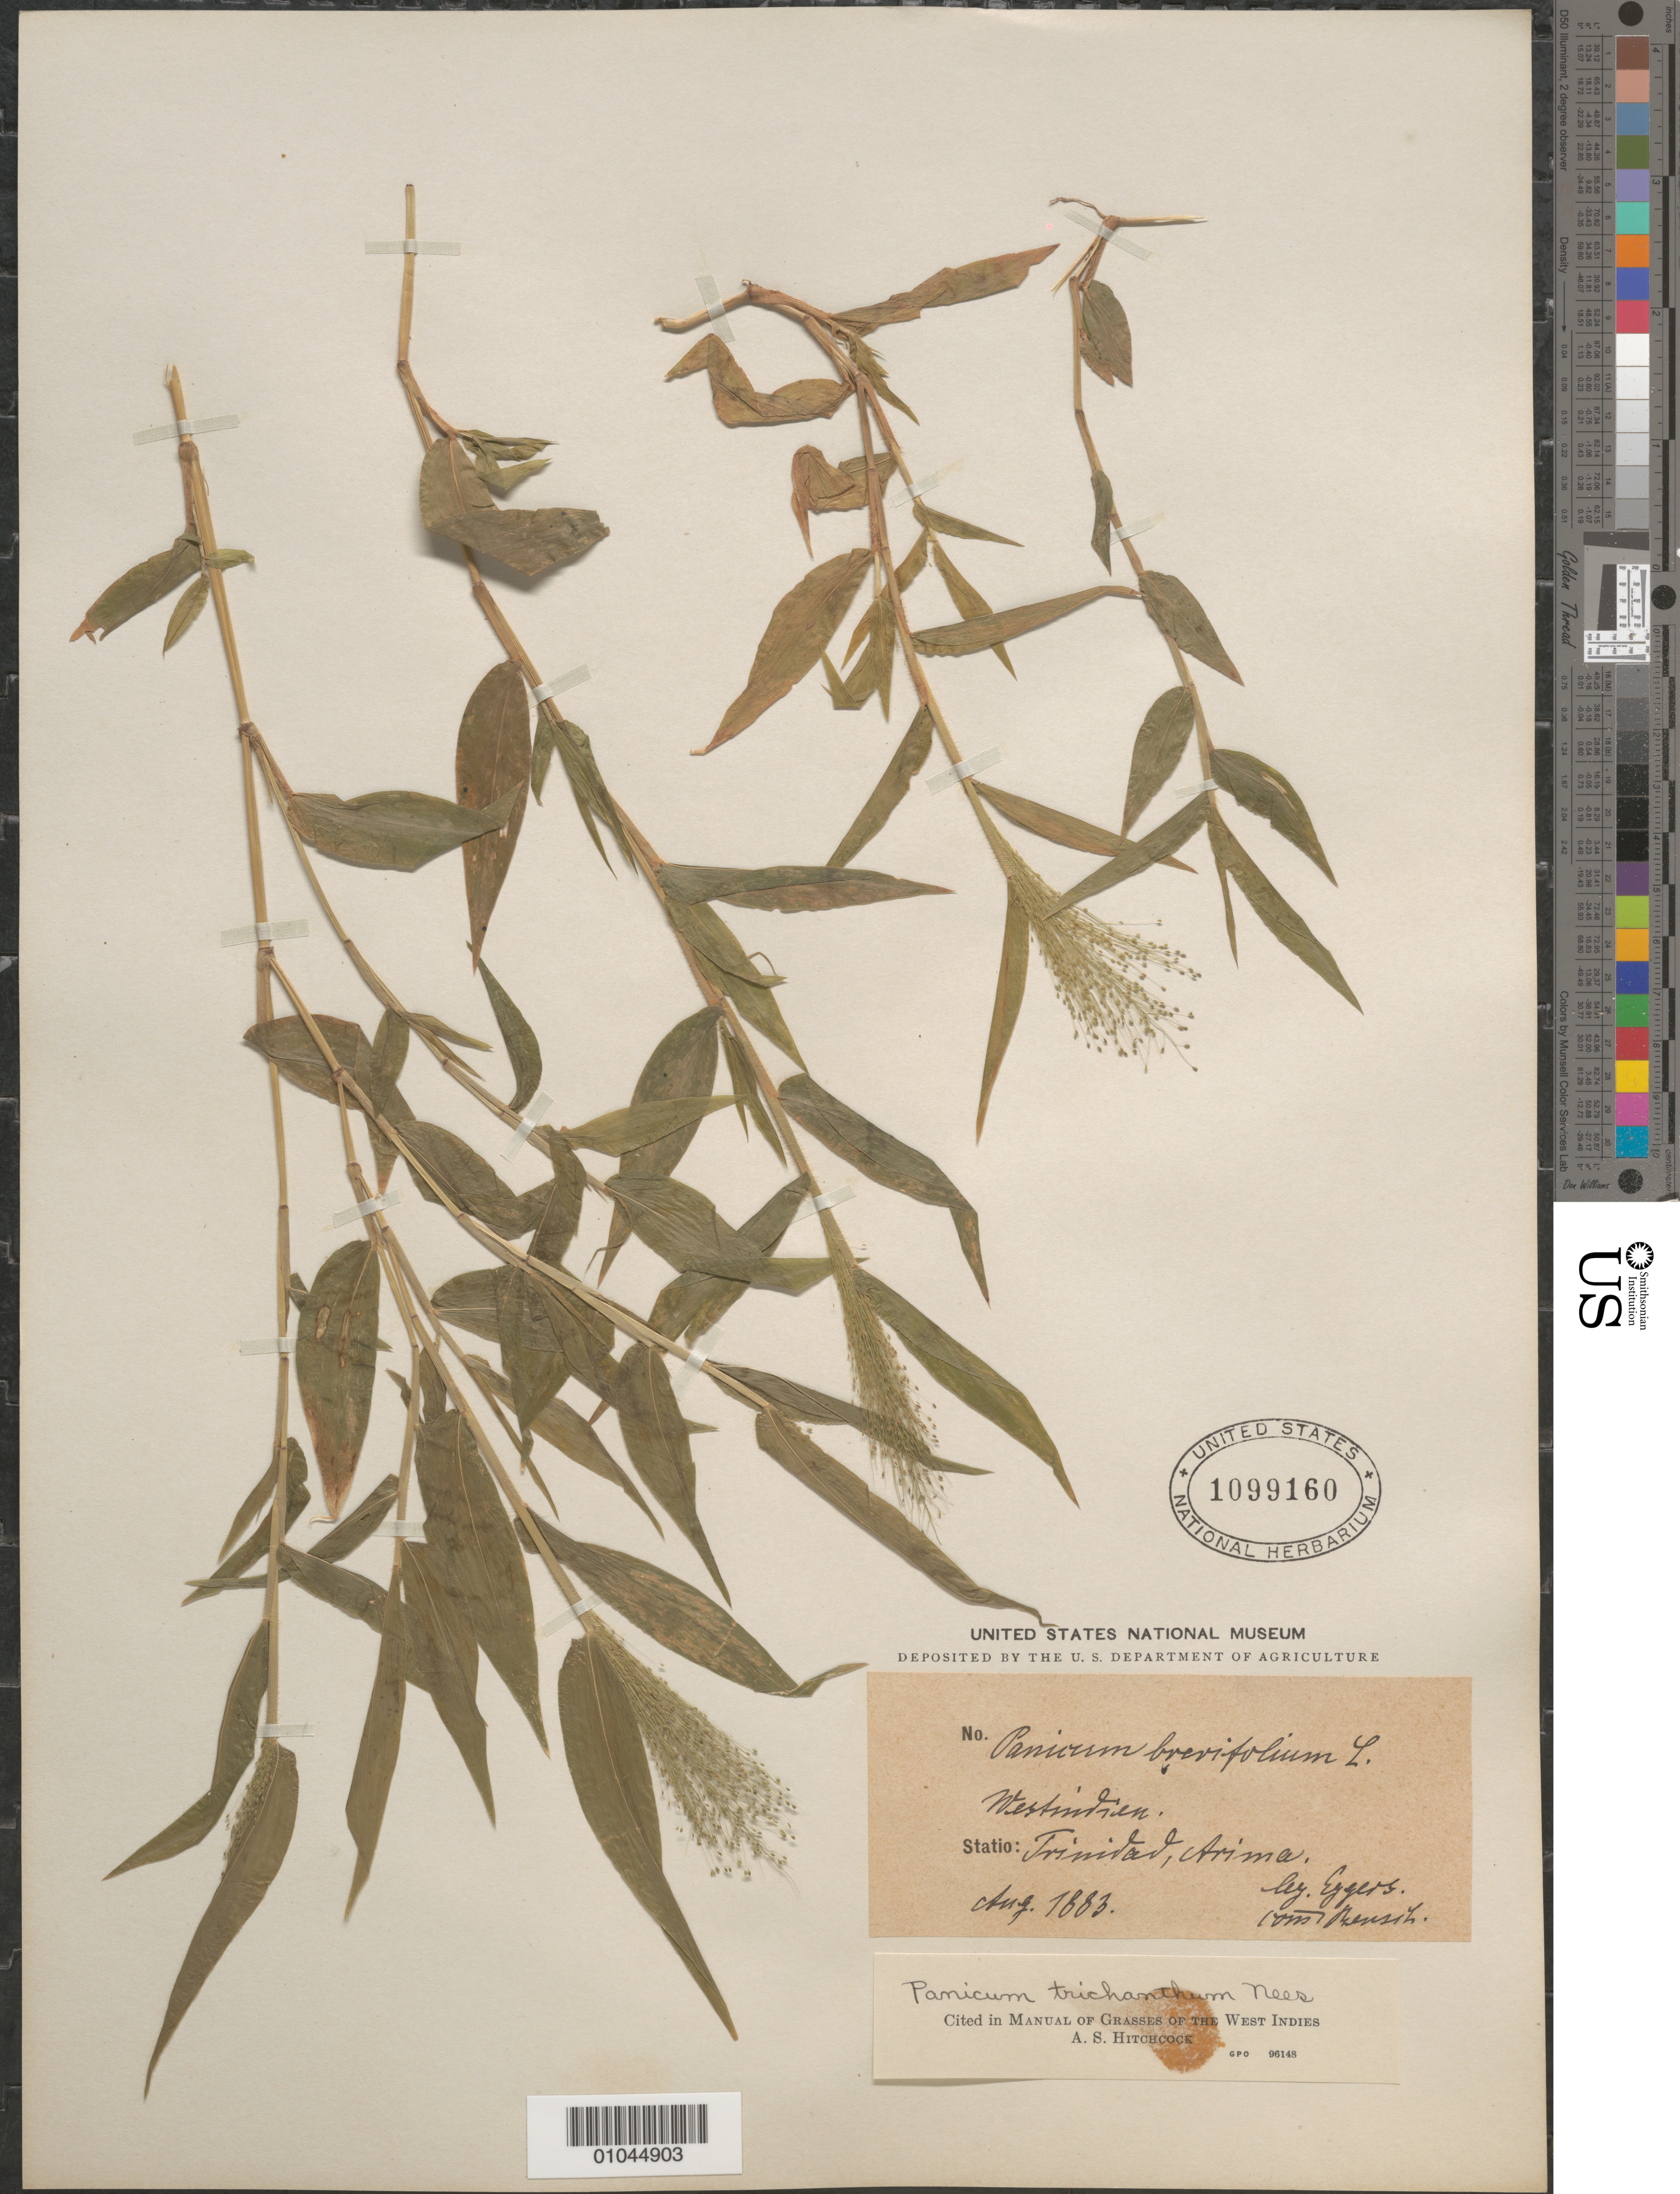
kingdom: Plantae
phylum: Tracheophyta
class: Liliopsida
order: Poales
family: Poaceae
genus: Panicum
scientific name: Panicum trichanthum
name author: Nees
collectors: H. F. A. von Eggers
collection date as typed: Aug 1883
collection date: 1883-08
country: Trinidad and Tobago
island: Trinidad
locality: Arima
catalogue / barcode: US 1099160